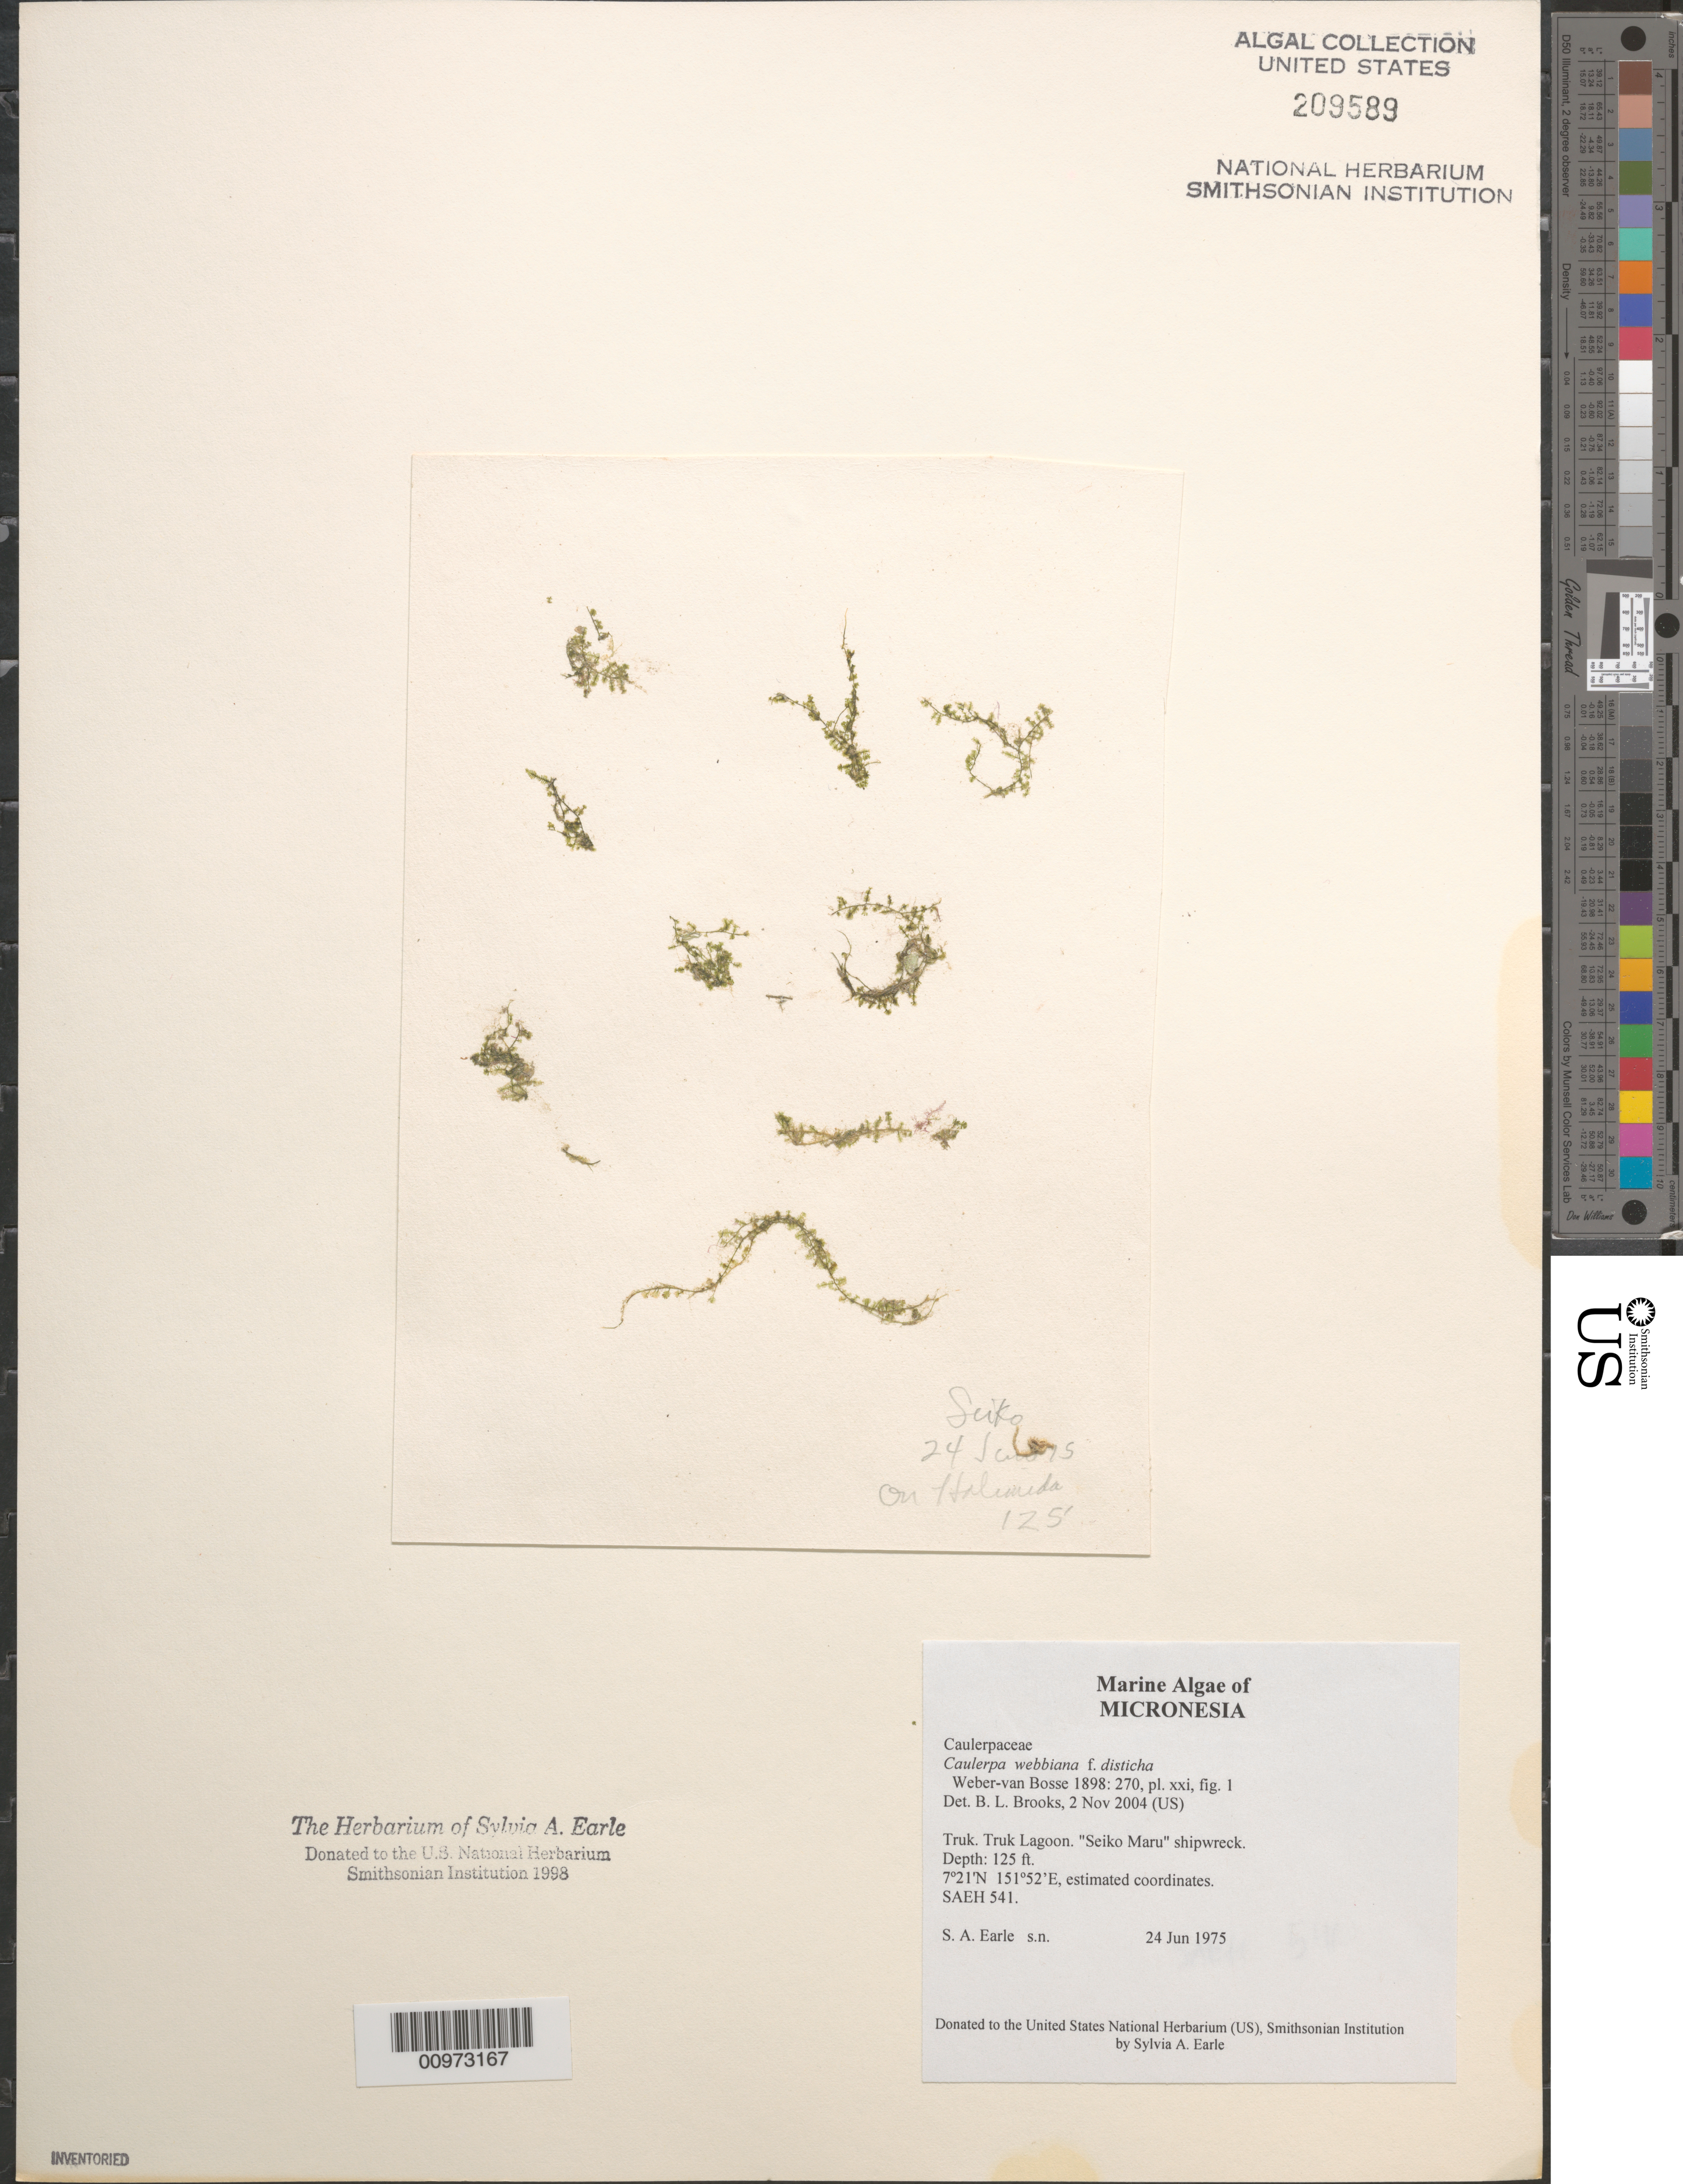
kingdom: Plantae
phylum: Chlorophyta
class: Ulvophyceae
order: Bryopsidales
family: Caulerpaceae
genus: Caulerpa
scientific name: Caulerpa webbiana f. disticha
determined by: Brooks, B. L., (BOT), Smithsonian Institution - National Museum of Natural History (UNITED STATES)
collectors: S. A. Earle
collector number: SAEH 541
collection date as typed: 24 Jun 1975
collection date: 1975-06-24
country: Micronesia, Federated States of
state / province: Truk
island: Truk (Chuuk) Is.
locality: Chuuk Lagoon (Truk Lagoon), Seiko Maru shipwreck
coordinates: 7 21'N, 151 52'E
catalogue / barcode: US 209589